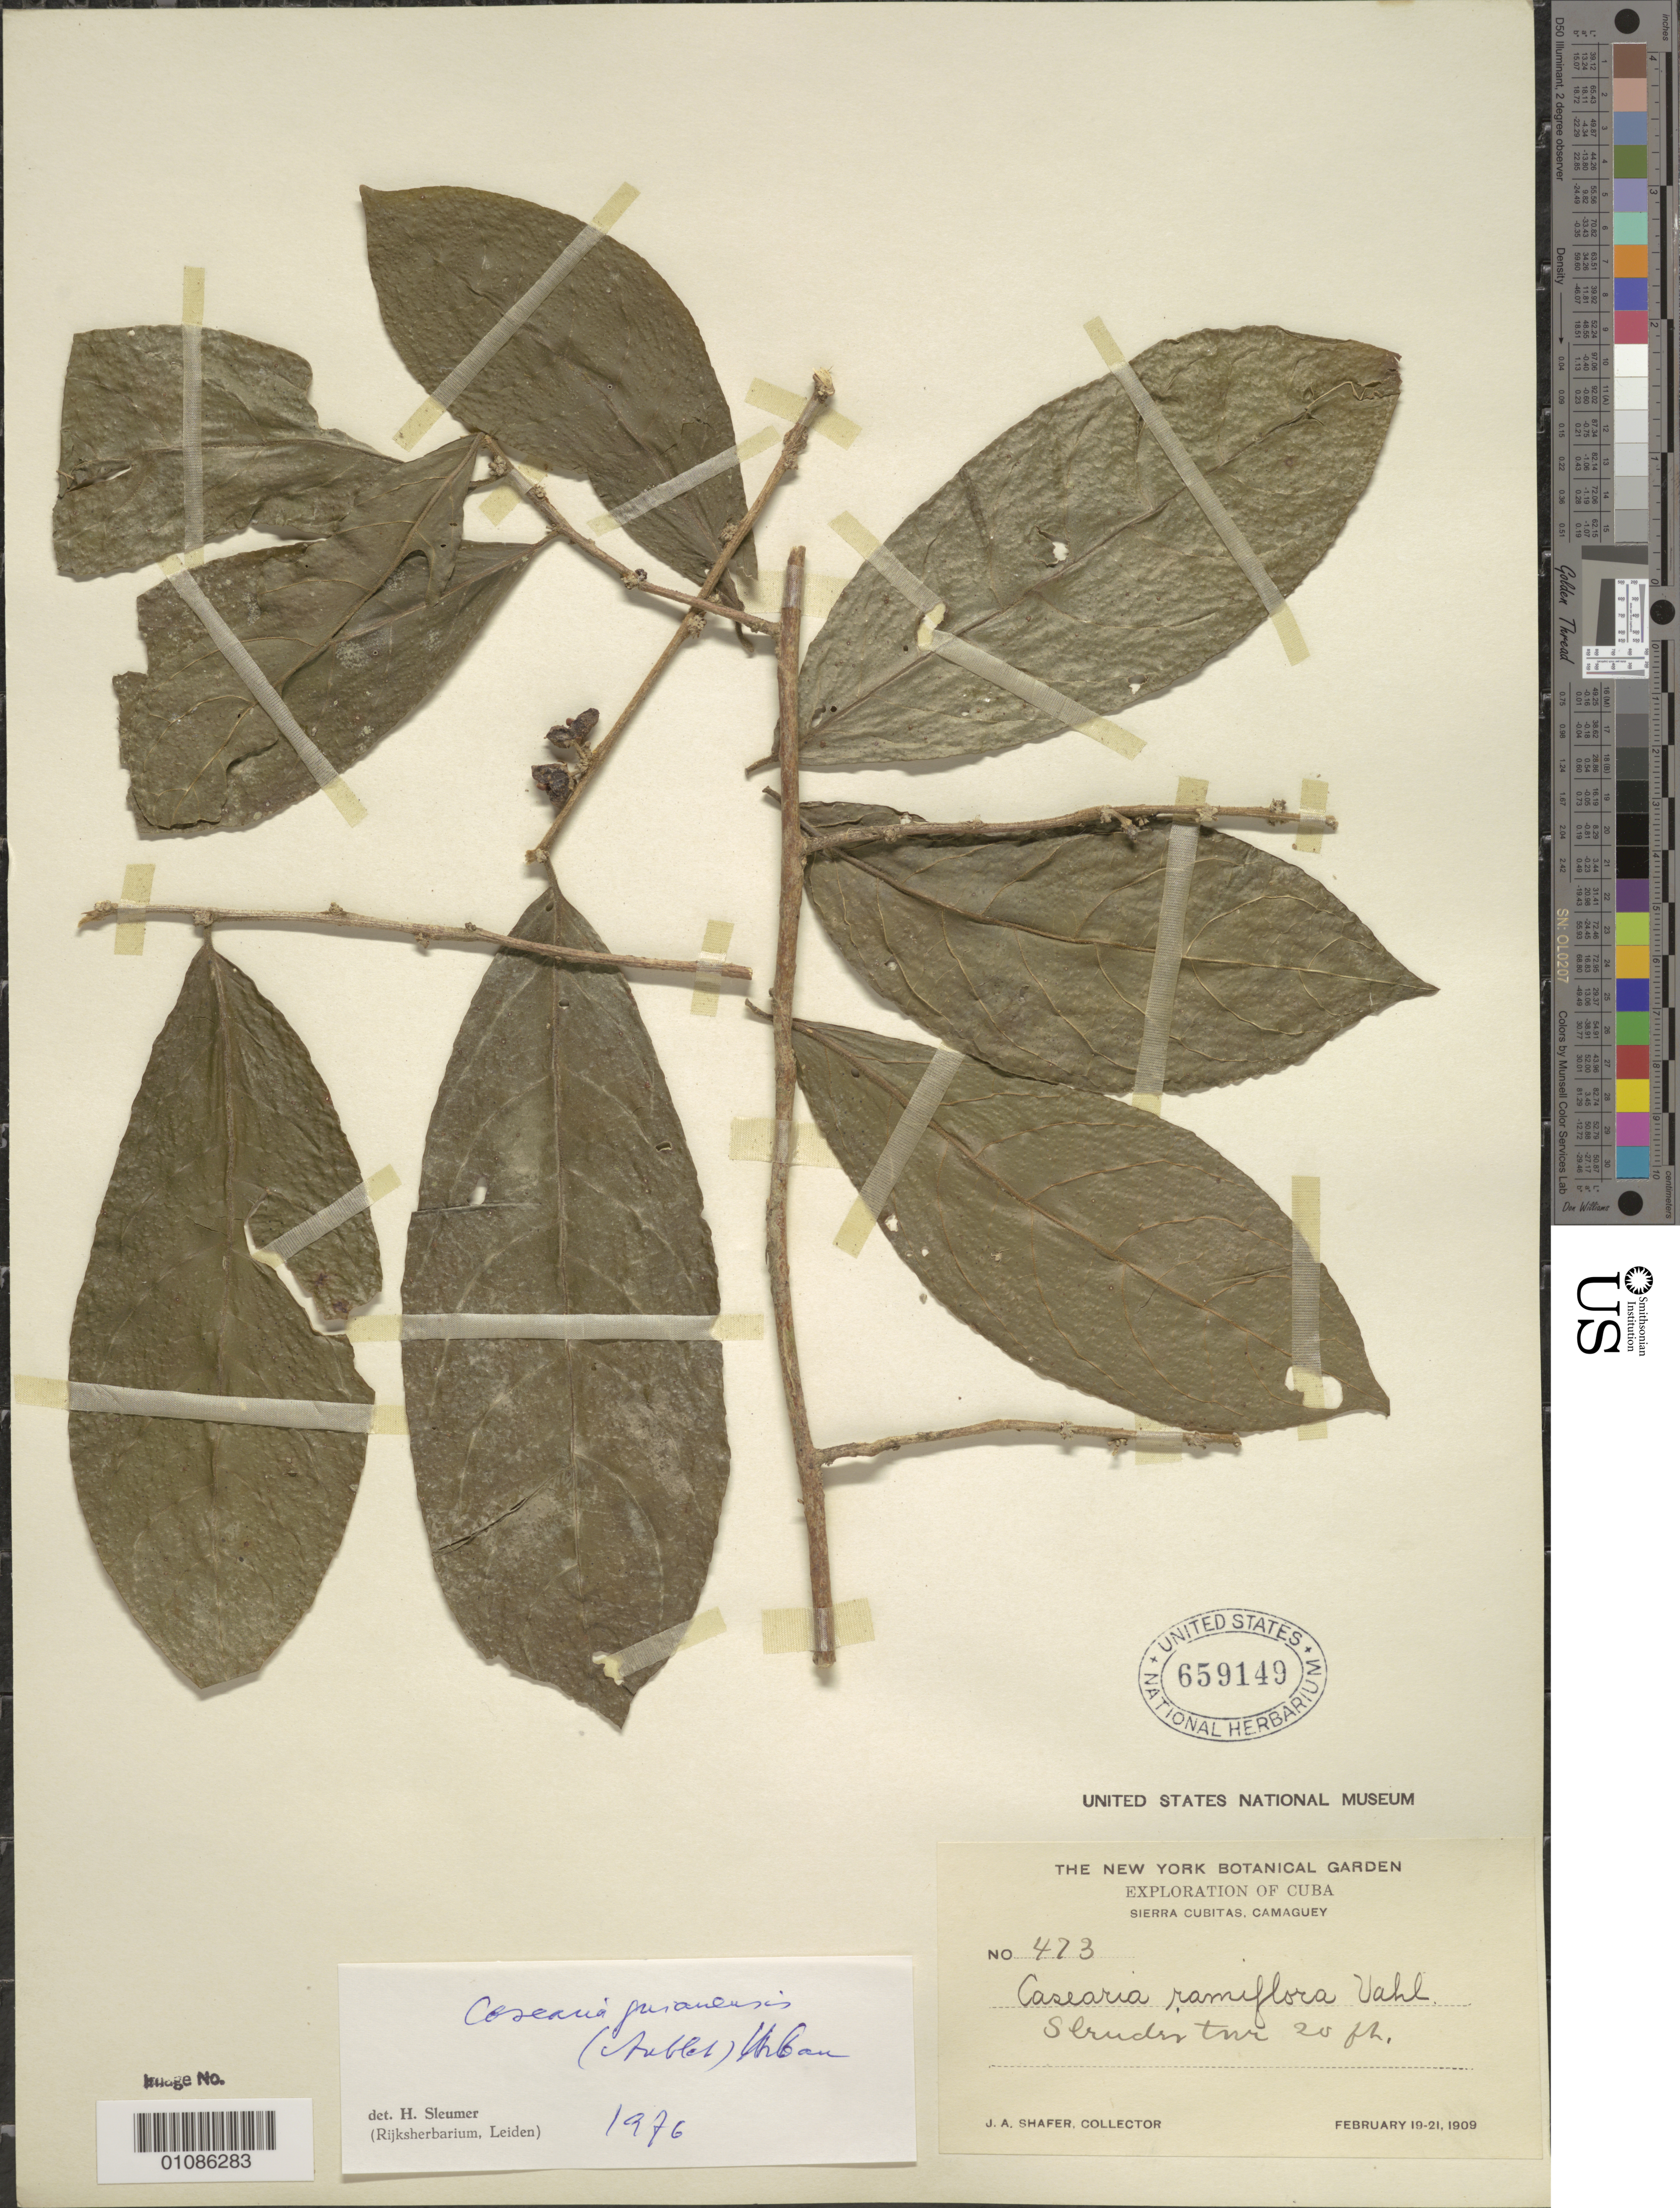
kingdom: Plantae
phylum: Tracheophyta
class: Magnoliopsida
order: Malpighiales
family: Salicaceae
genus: Casearia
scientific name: Casearia guianensis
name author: (Aubl.) Urb.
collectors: J. A. Shafer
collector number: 473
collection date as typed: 19 Feb 1909 to 21 Feb 1909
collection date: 1909-02-19/1909-02-21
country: Cuba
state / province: Camagüey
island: Cuba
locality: Camagüey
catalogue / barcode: US 659149